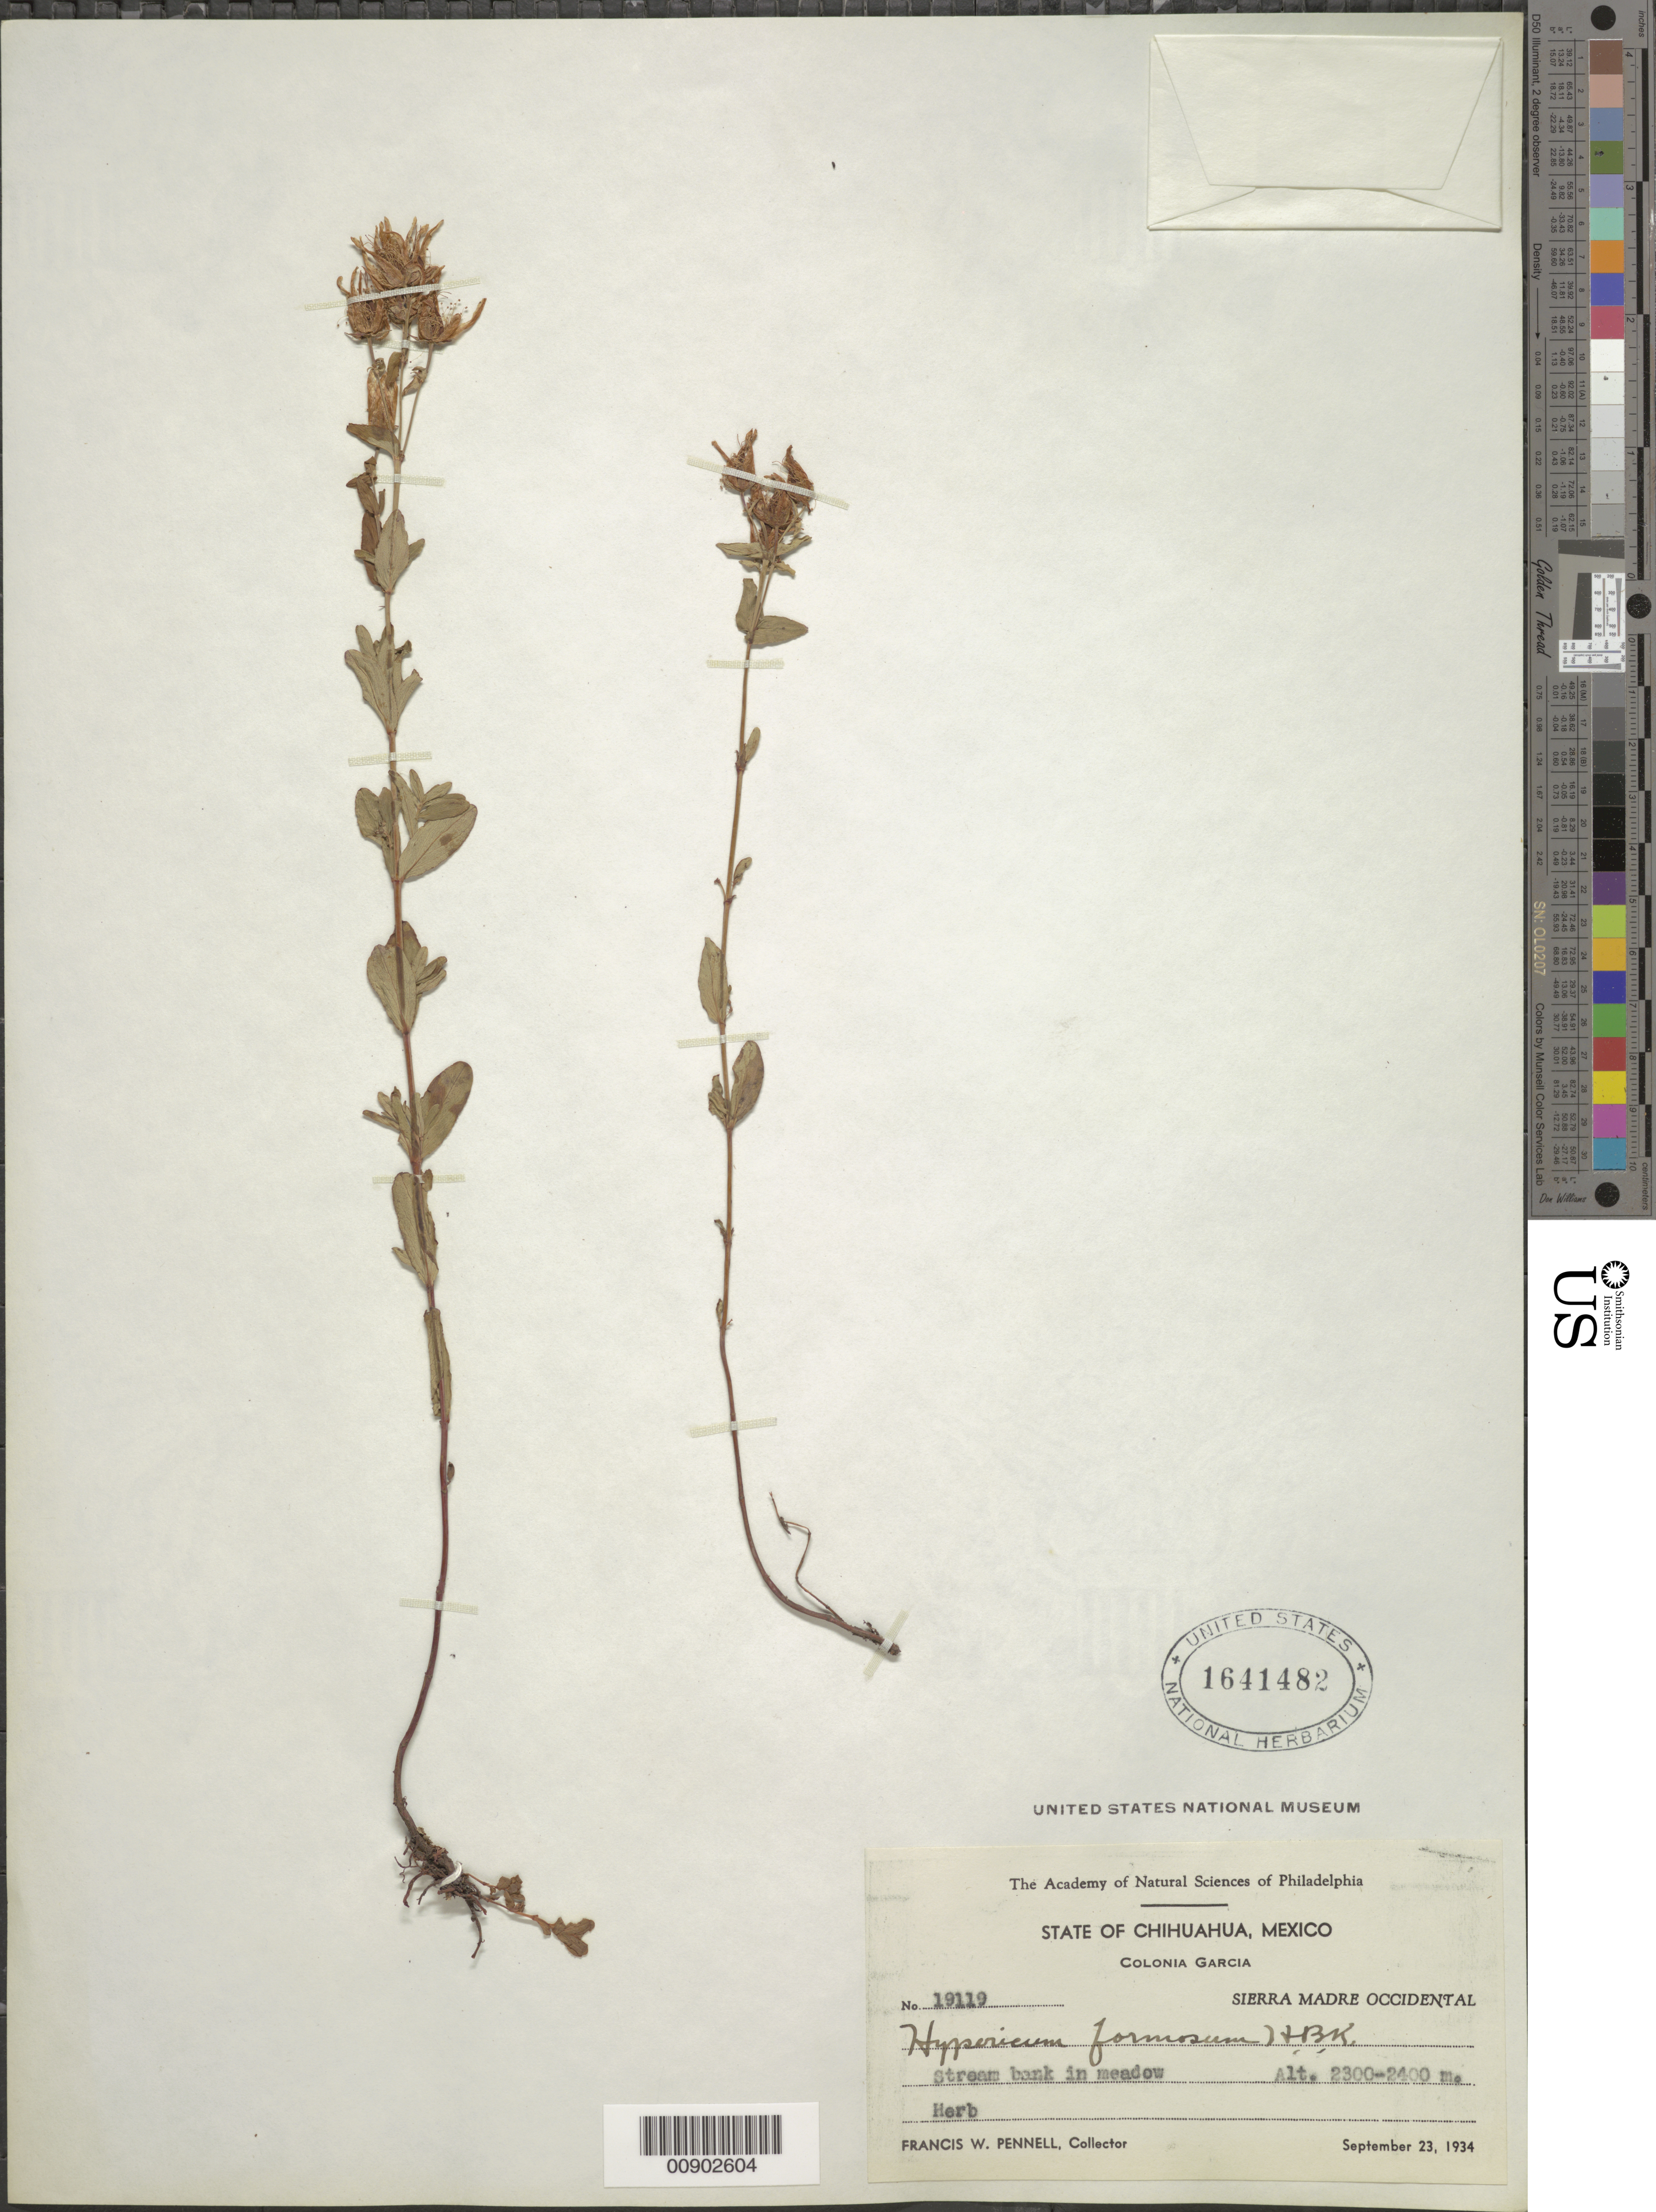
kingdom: Plantae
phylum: Tracheophyta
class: Magnoliopsida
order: Malpighiales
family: Hypericaceae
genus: Hypericum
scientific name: Hypericum formosum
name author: Kunth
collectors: F. W. Pennell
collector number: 19119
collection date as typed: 23 Sep 1934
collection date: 1934-09-23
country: Mexico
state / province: Chihuahua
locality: Colonia García. Sierra Madre Occidental, Chihuahua.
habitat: Stream bank in meadow.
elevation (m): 2400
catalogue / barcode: US 1641482